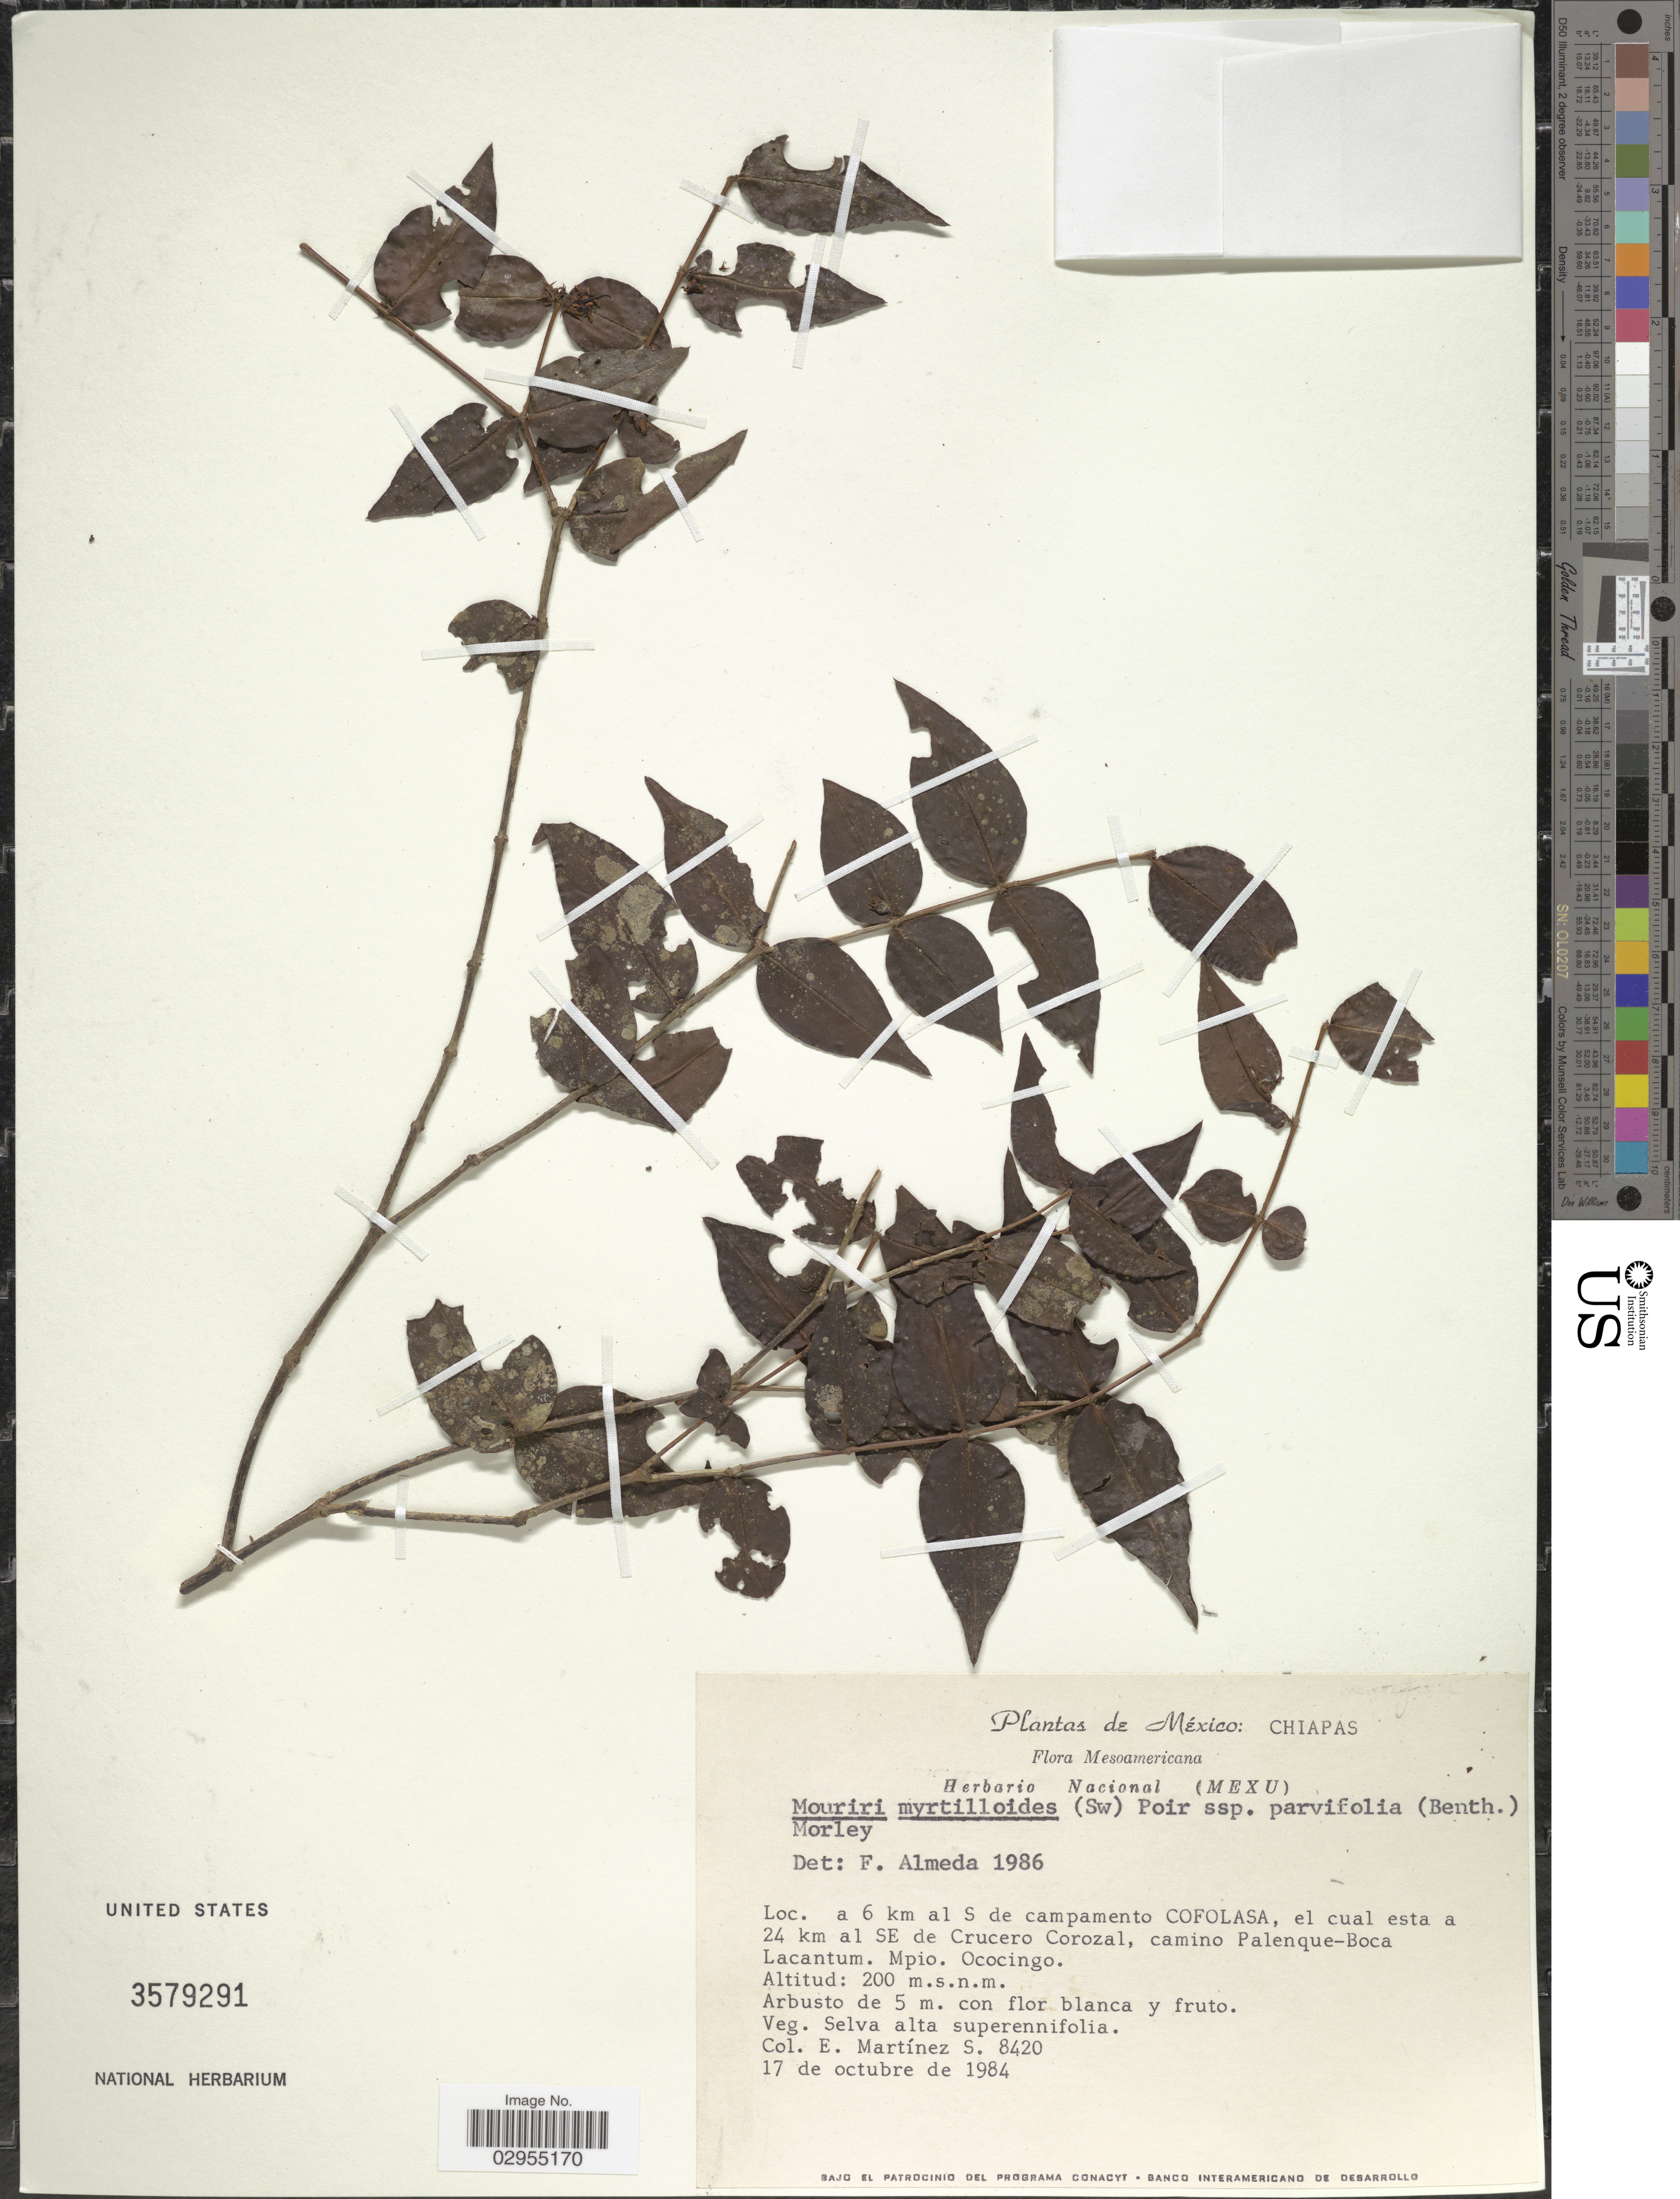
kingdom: Plantae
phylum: Tracheophyta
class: Magnoliopsida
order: Myrtales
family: Melastomataceae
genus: Mouriri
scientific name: Mouriri myrtilloides subsp. parvifolia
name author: (Benth.) Morley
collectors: E. M. Martínez S.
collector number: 8420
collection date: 1984-10-17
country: Mexico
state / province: Chiapas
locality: A 6 km al S de campamento COFOLASA, el cual esta a 24 km al SE de Crucero Corozal, camino Palenque-Boca Lacantum. Mpio. Ococingo.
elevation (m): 200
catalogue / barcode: US 3579291